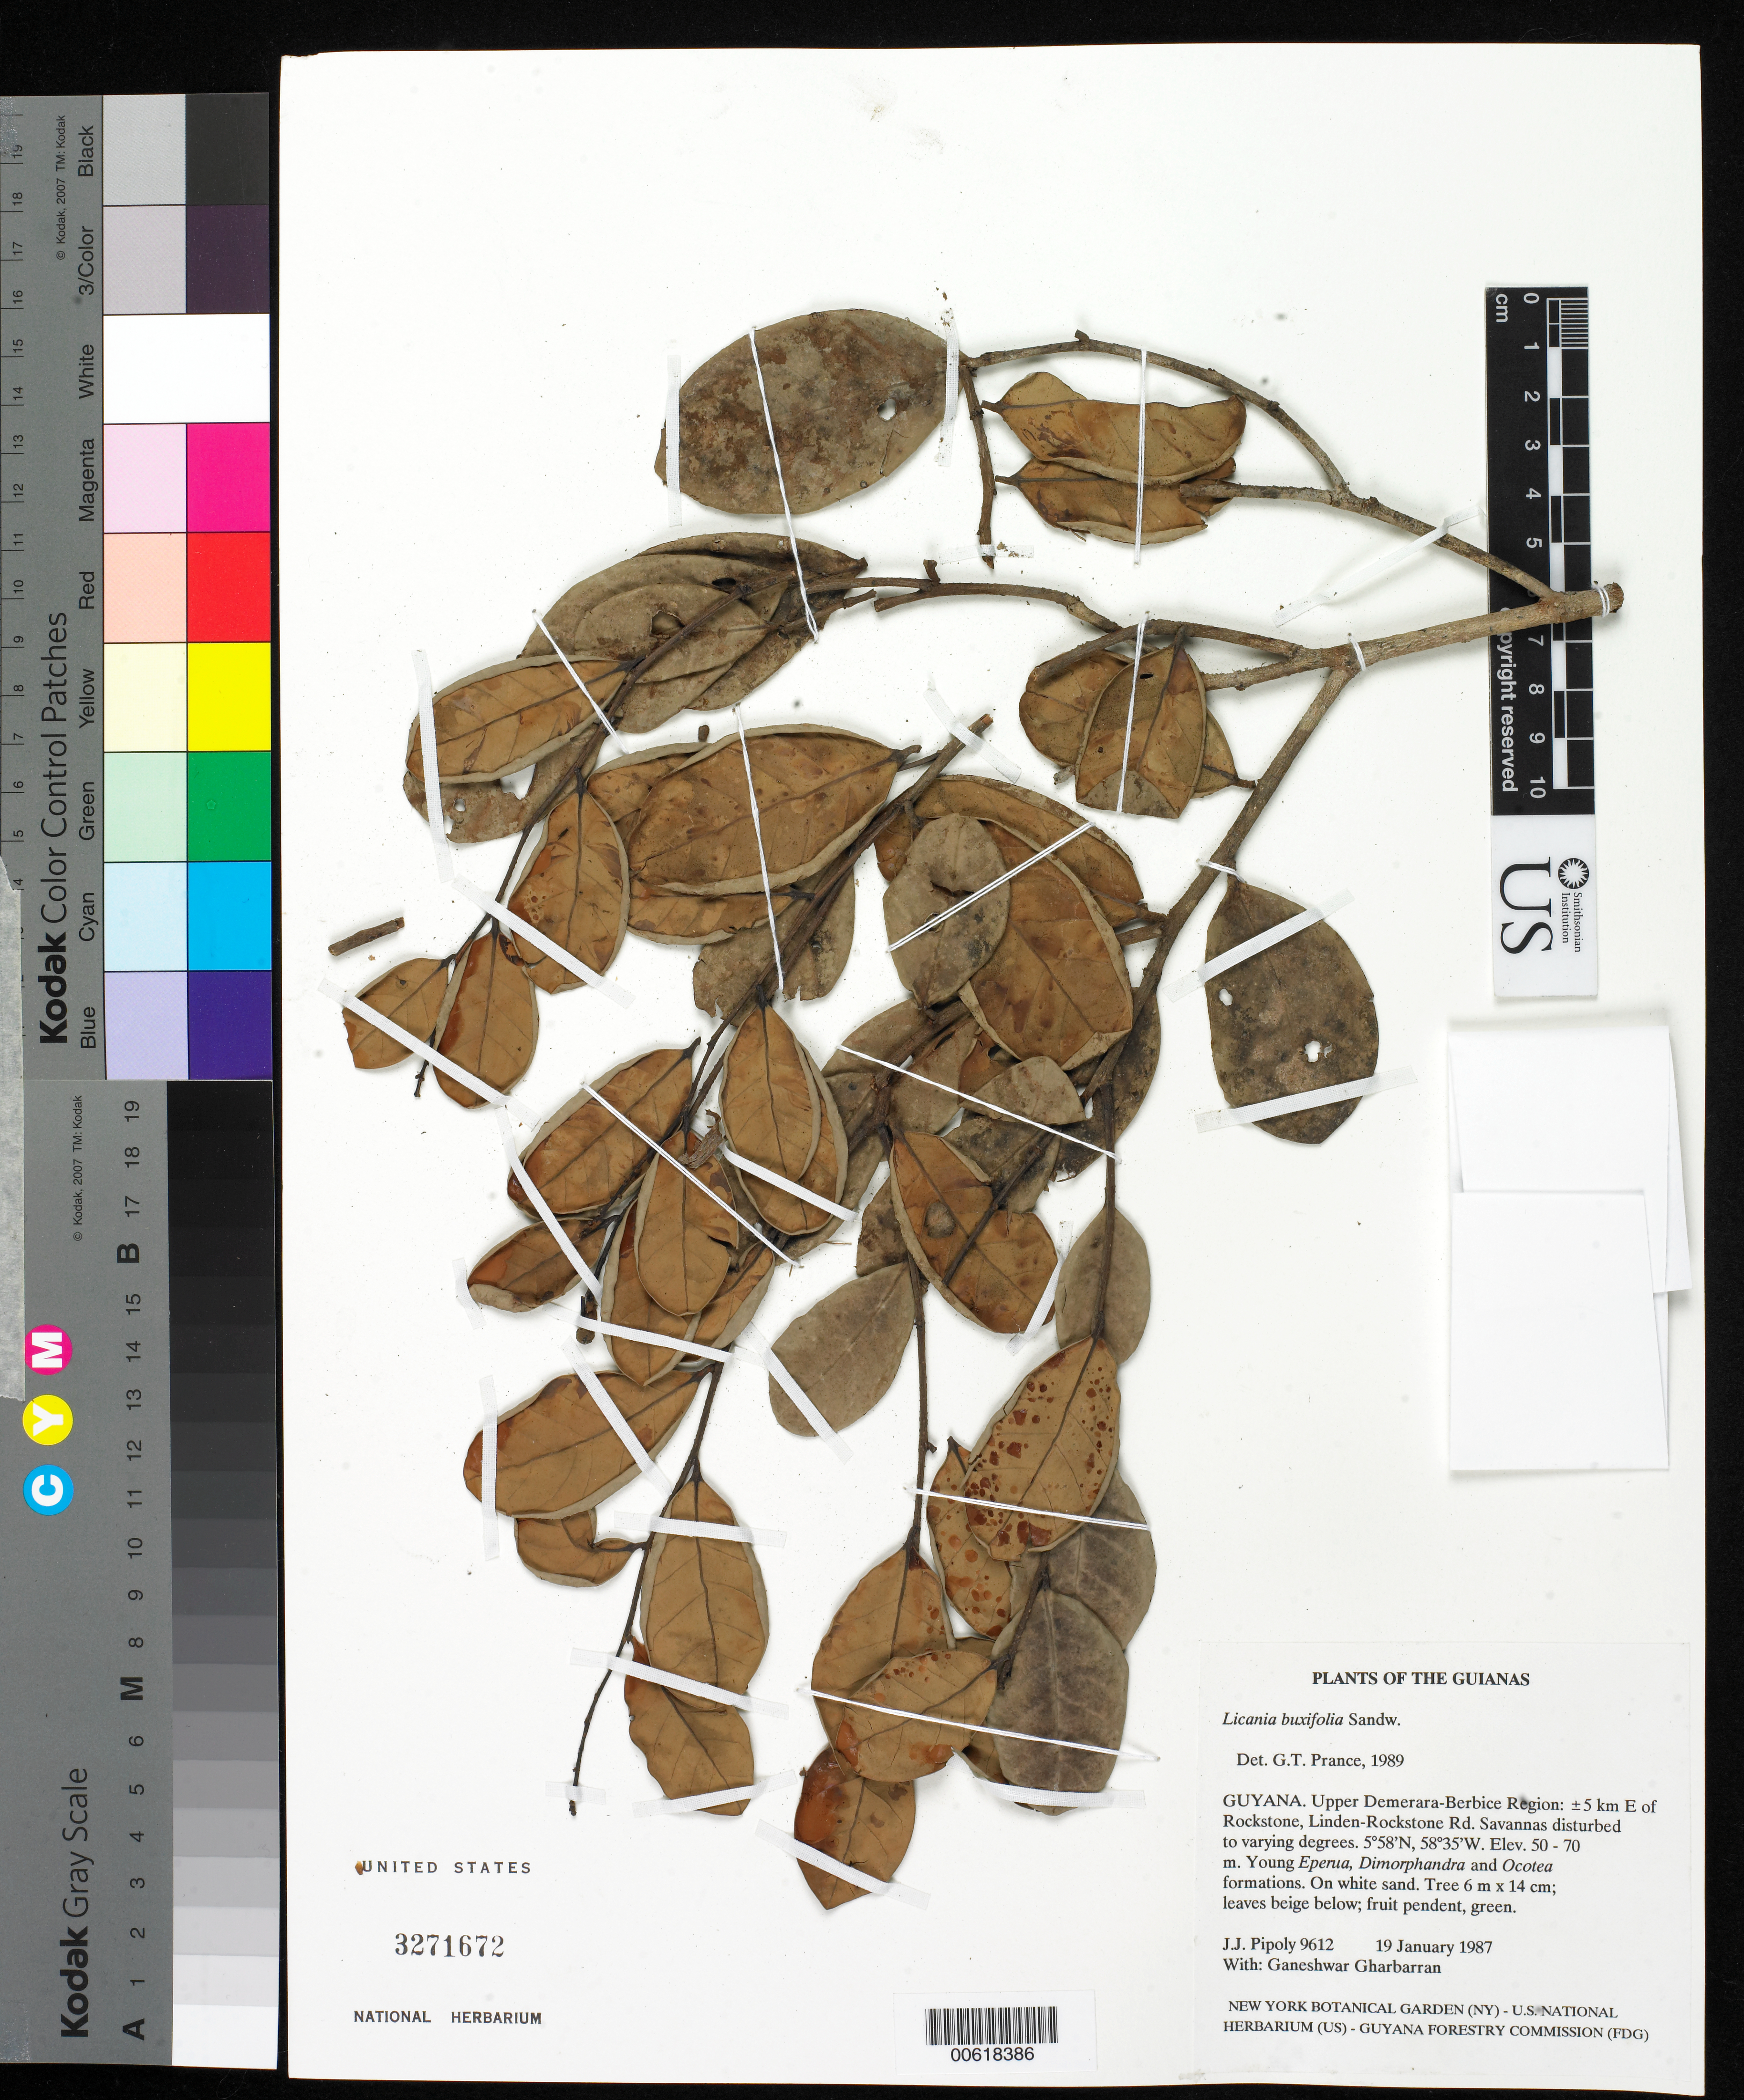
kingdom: Plantae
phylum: Tracheophyta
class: Magnoliopsida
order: Malpighiales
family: Chrysobalanaceae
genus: Licania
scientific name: Licania buxifolia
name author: Sandwith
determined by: Prance, G. T.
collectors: J. J. Pipoly & G. Gharbarran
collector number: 9612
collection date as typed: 19 January 1987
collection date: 1987-01-19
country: Guyana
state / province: U. Demerara-Berbice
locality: ±5 km E of Rockstone, Linden-Rockstone Rd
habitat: Savannas disturbed to varying degrees. Young Eperua, Dimorphandra and Ocotea formations. On white sand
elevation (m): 50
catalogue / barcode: US 3271672